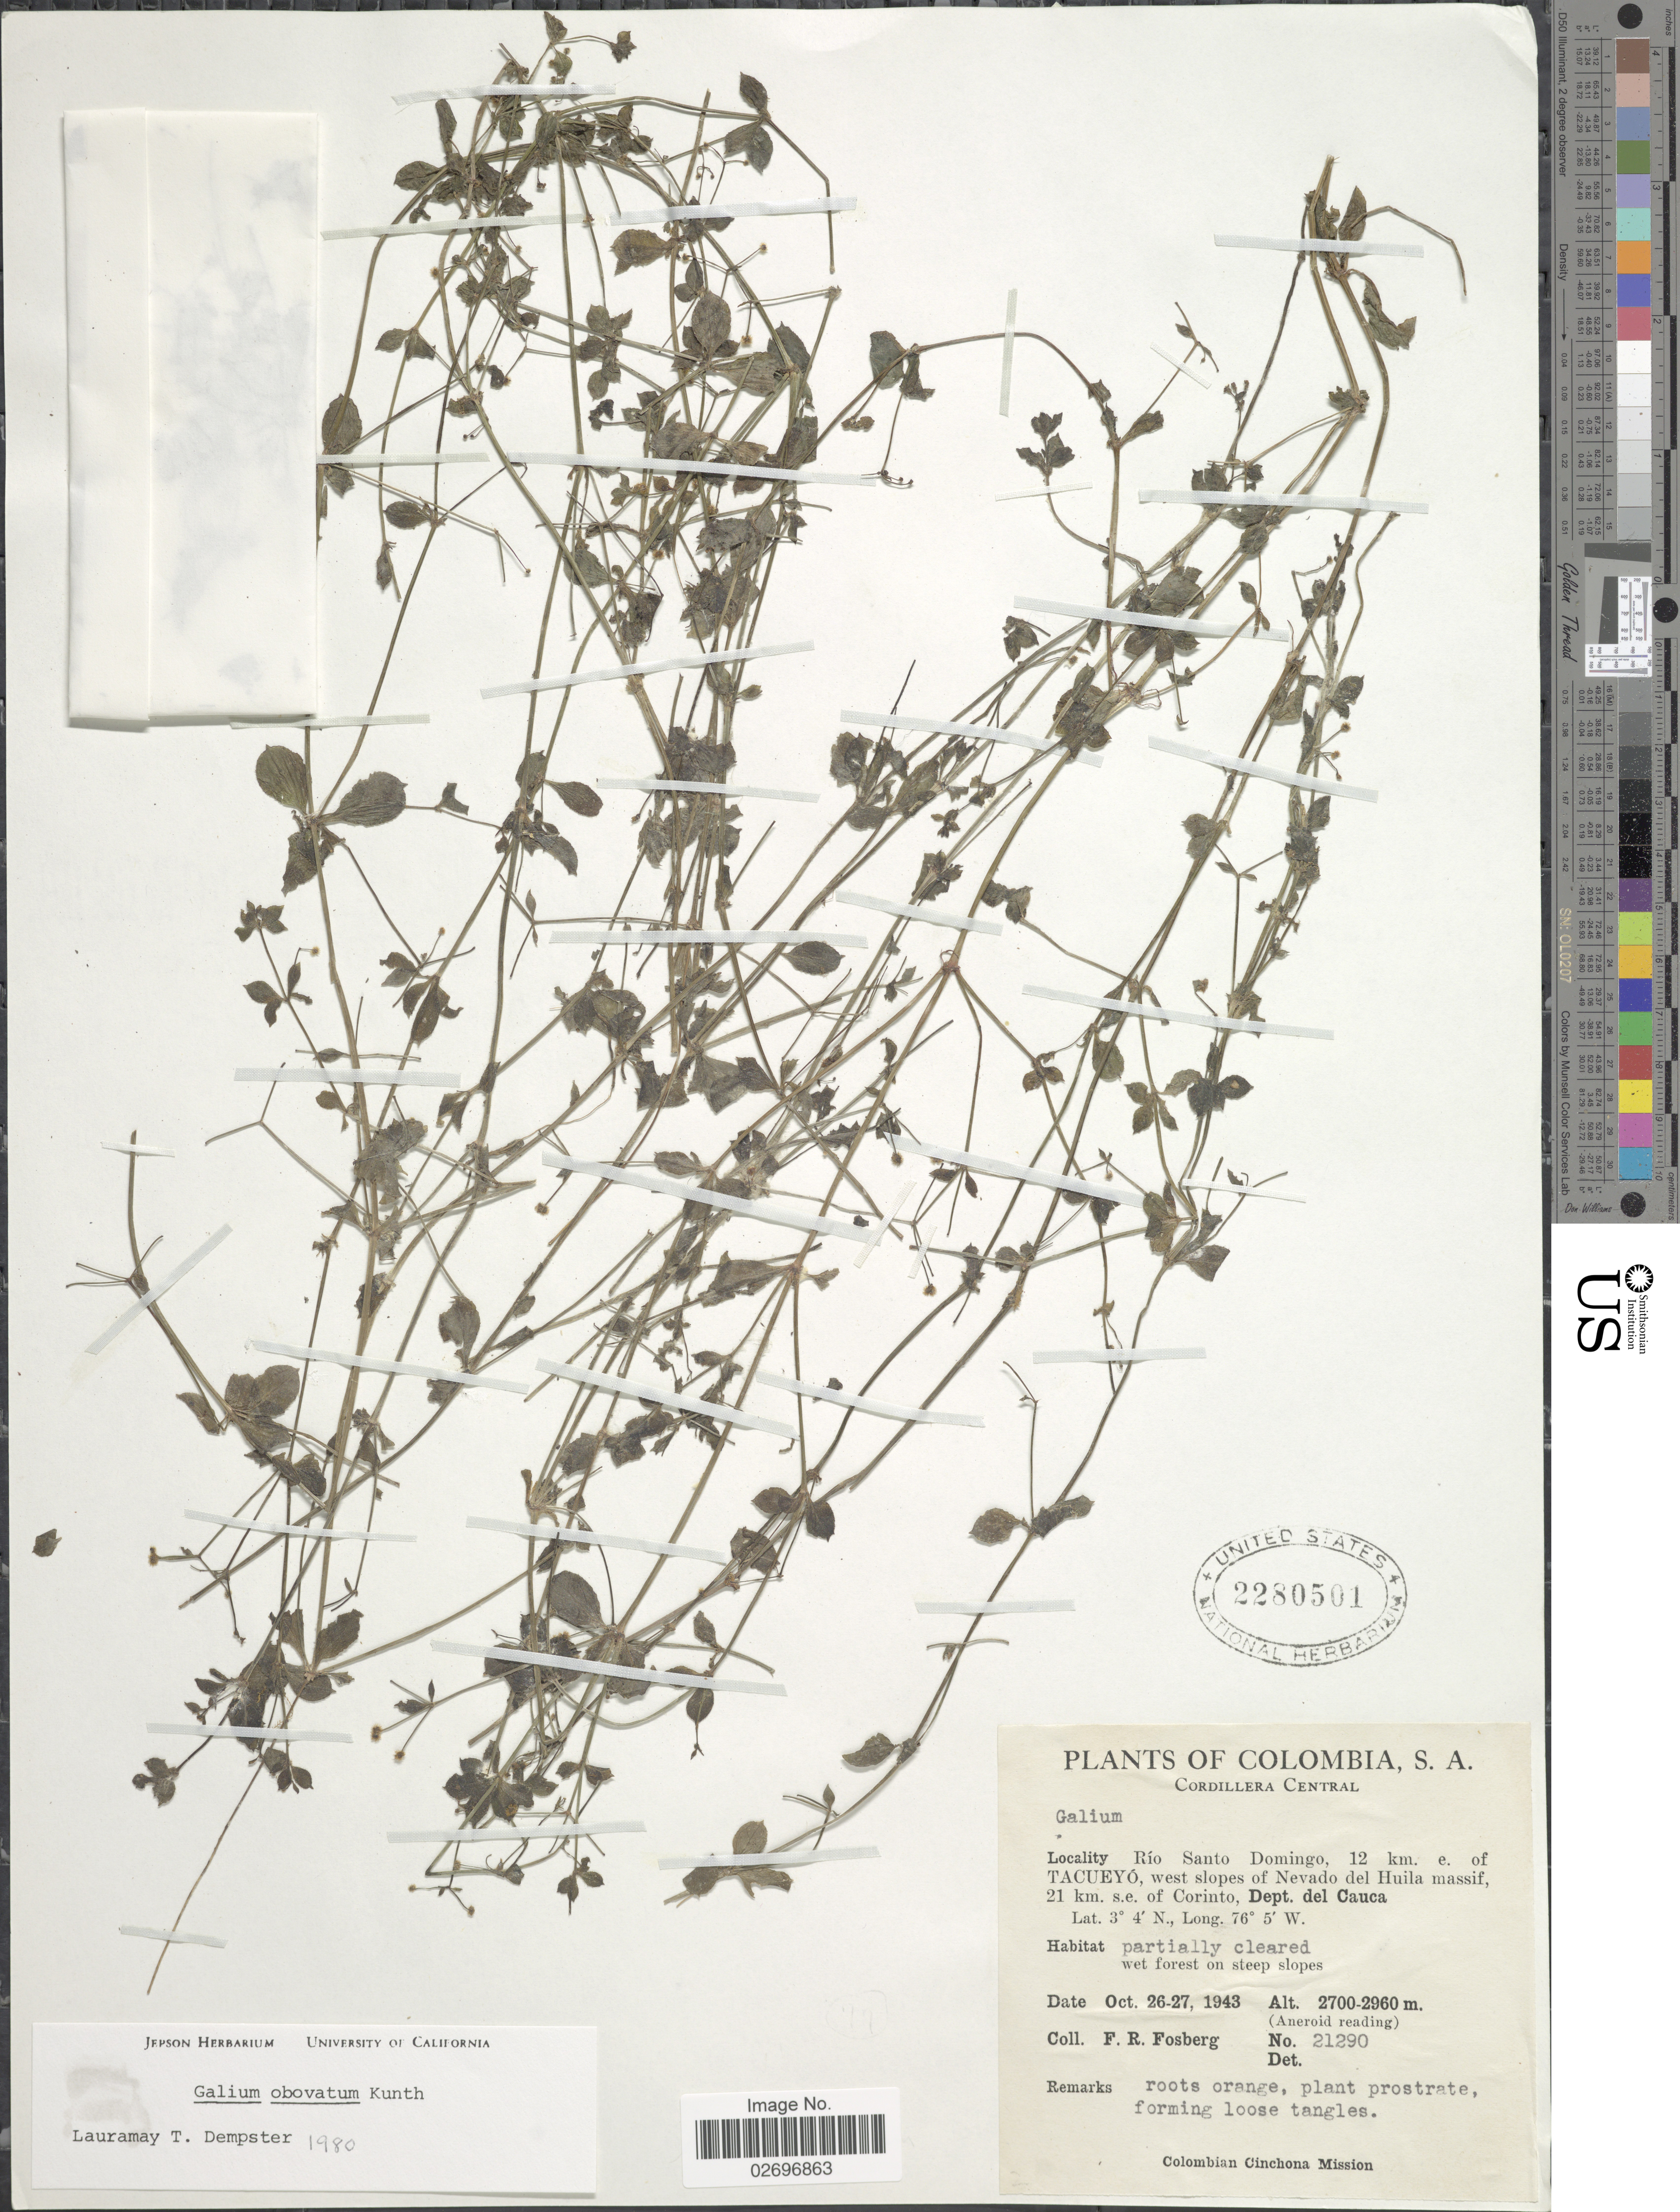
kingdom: Plantae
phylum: Tracheophyta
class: Magnoliopsida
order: Gentianales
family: Rubiaceae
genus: Galium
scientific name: Galium obovatum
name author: Kunth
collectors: F. R. Fosberg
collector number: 21290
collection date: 1943-10-26/1943-10-27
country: Colombia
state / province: Cauca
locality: Cordillera Central, Rio Santo Domingo, 12 km. e. of Tacueyo, west slopes of Nevado del Huila massif, 21 km. s.e. of Corinto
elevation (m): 2700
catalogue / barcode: US 2280501